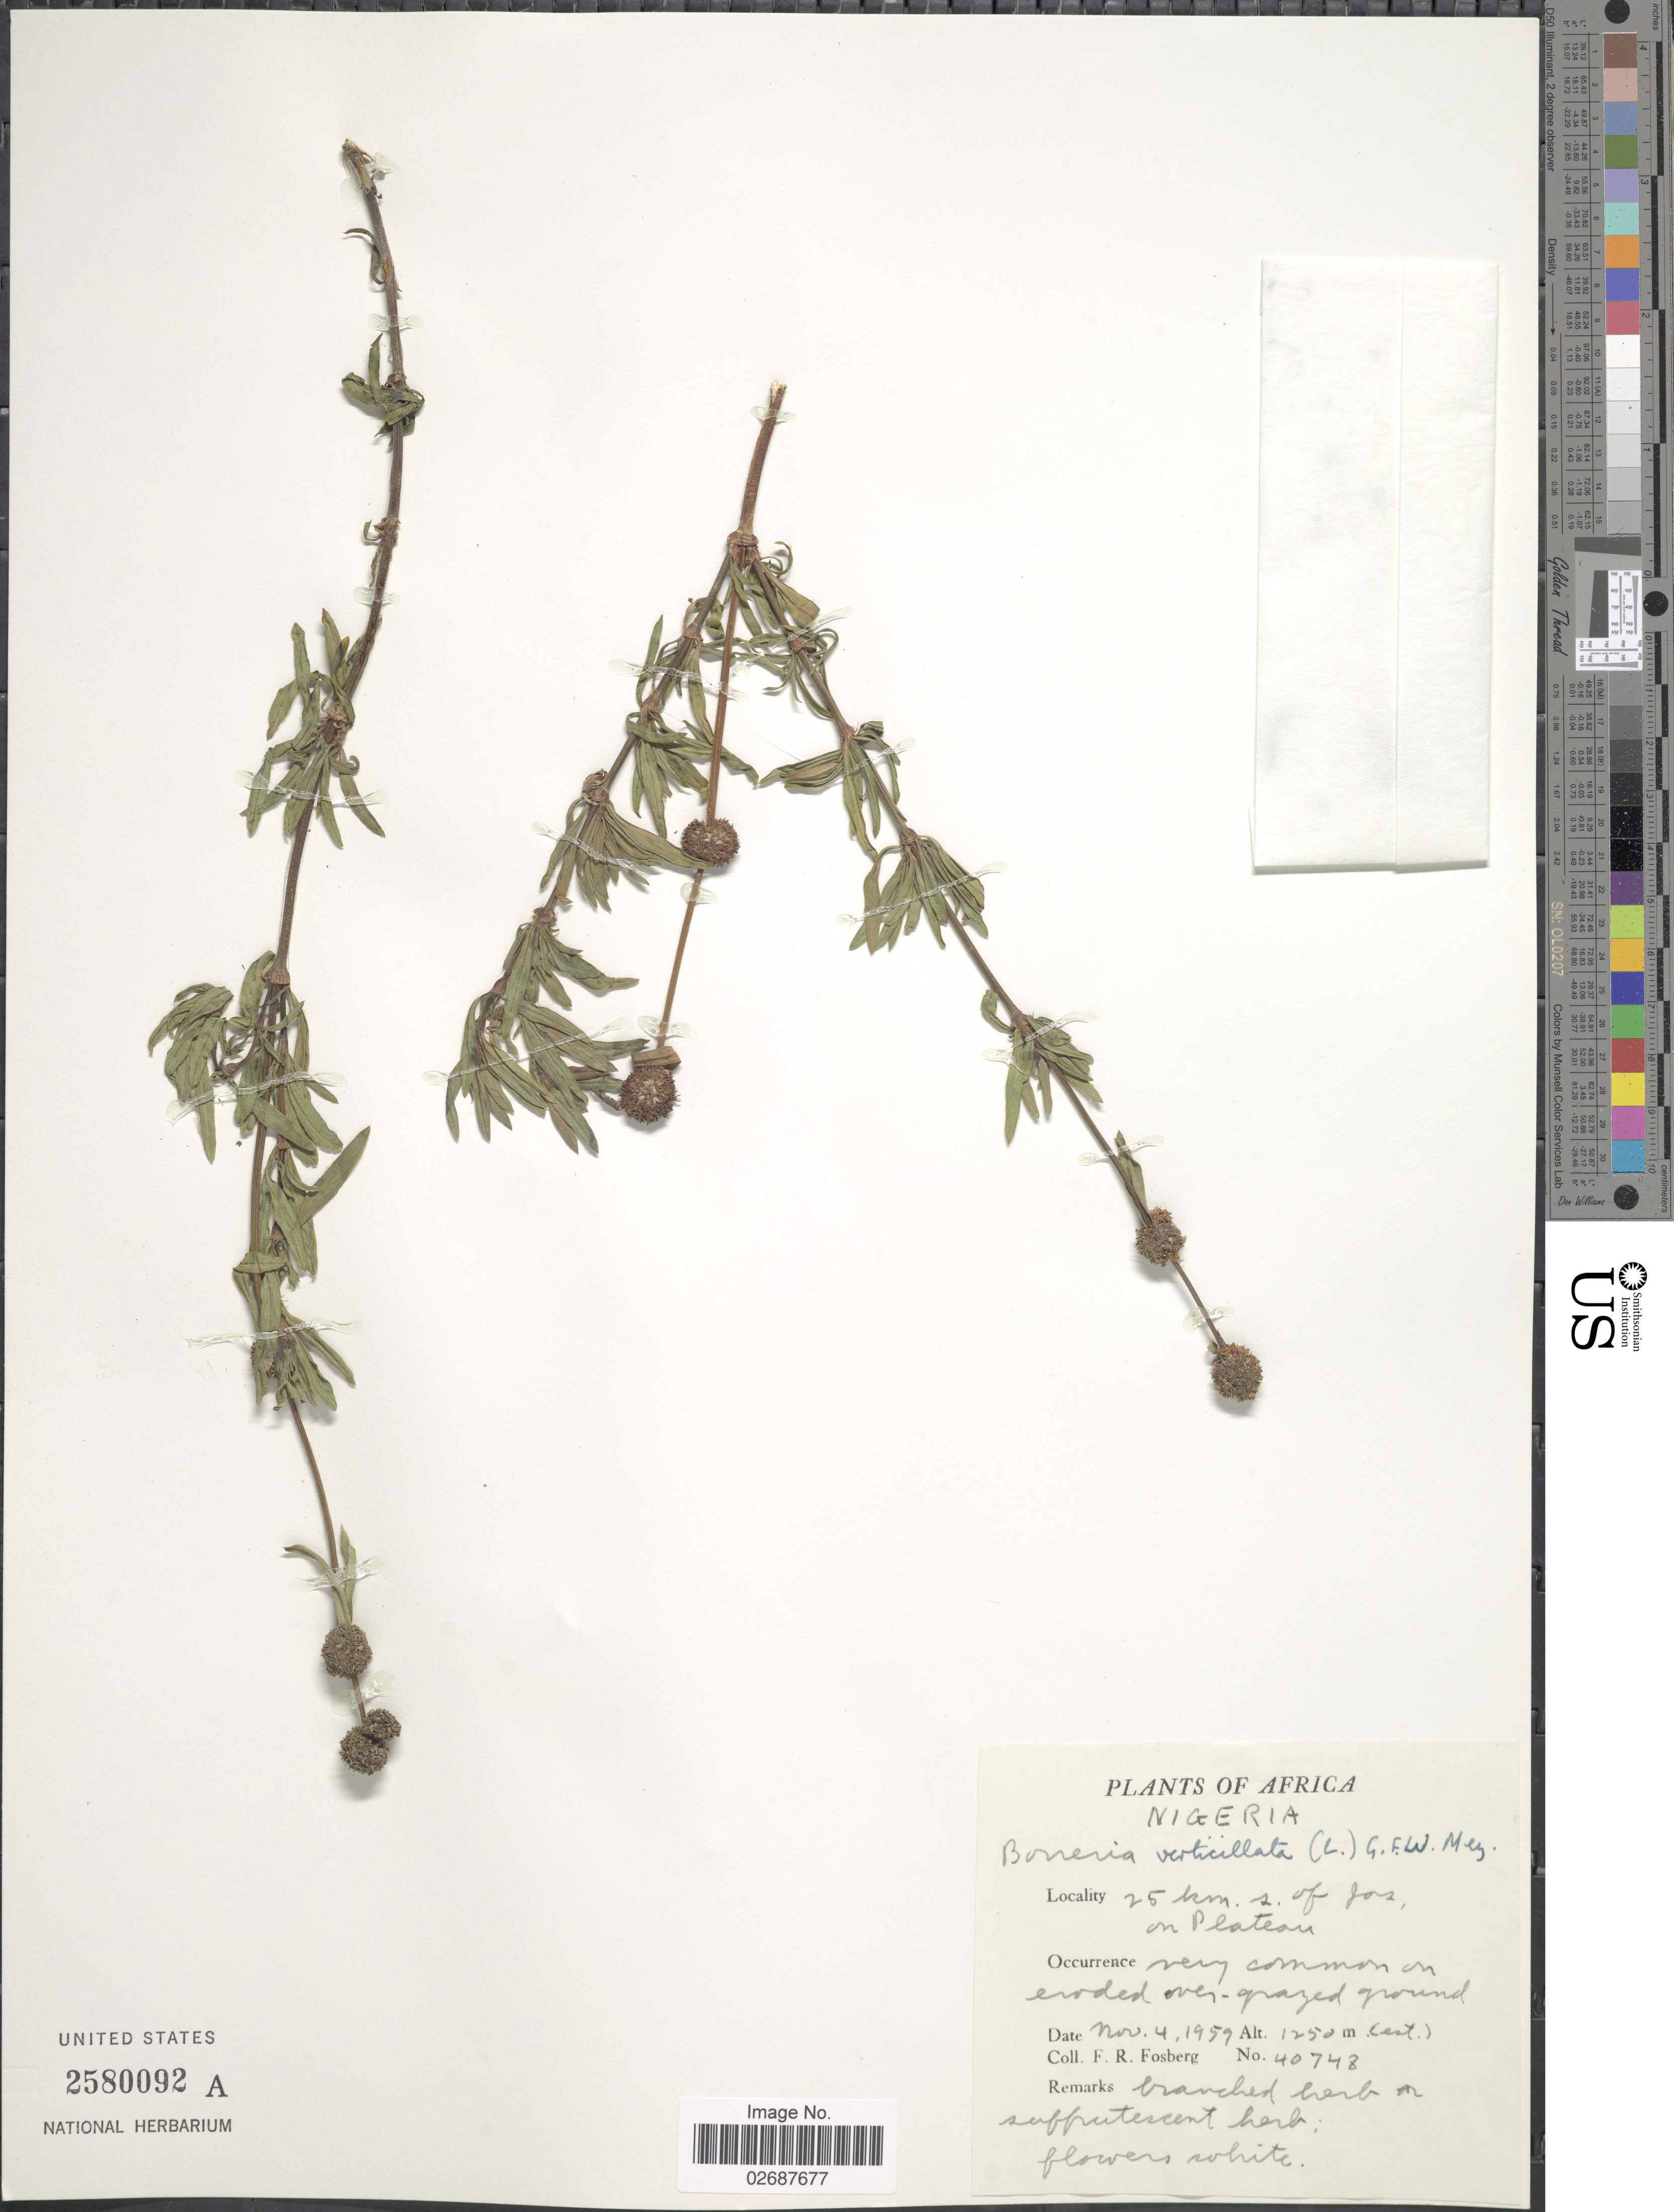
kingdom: Plantae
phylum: Tracheophyta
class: Magnoliopsida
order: Gentianales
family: Rubiaceae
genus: Borreria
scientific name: Borreria verticillata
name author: (L.) G. Mey.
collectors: F. R. Fosberg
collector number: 40748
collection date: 1959-11-04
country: Nigeria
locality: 25 km. s. of Jos. on Plateau, very common on eroded over-grazed ground.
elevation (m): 1250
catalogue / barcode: US 2580092A